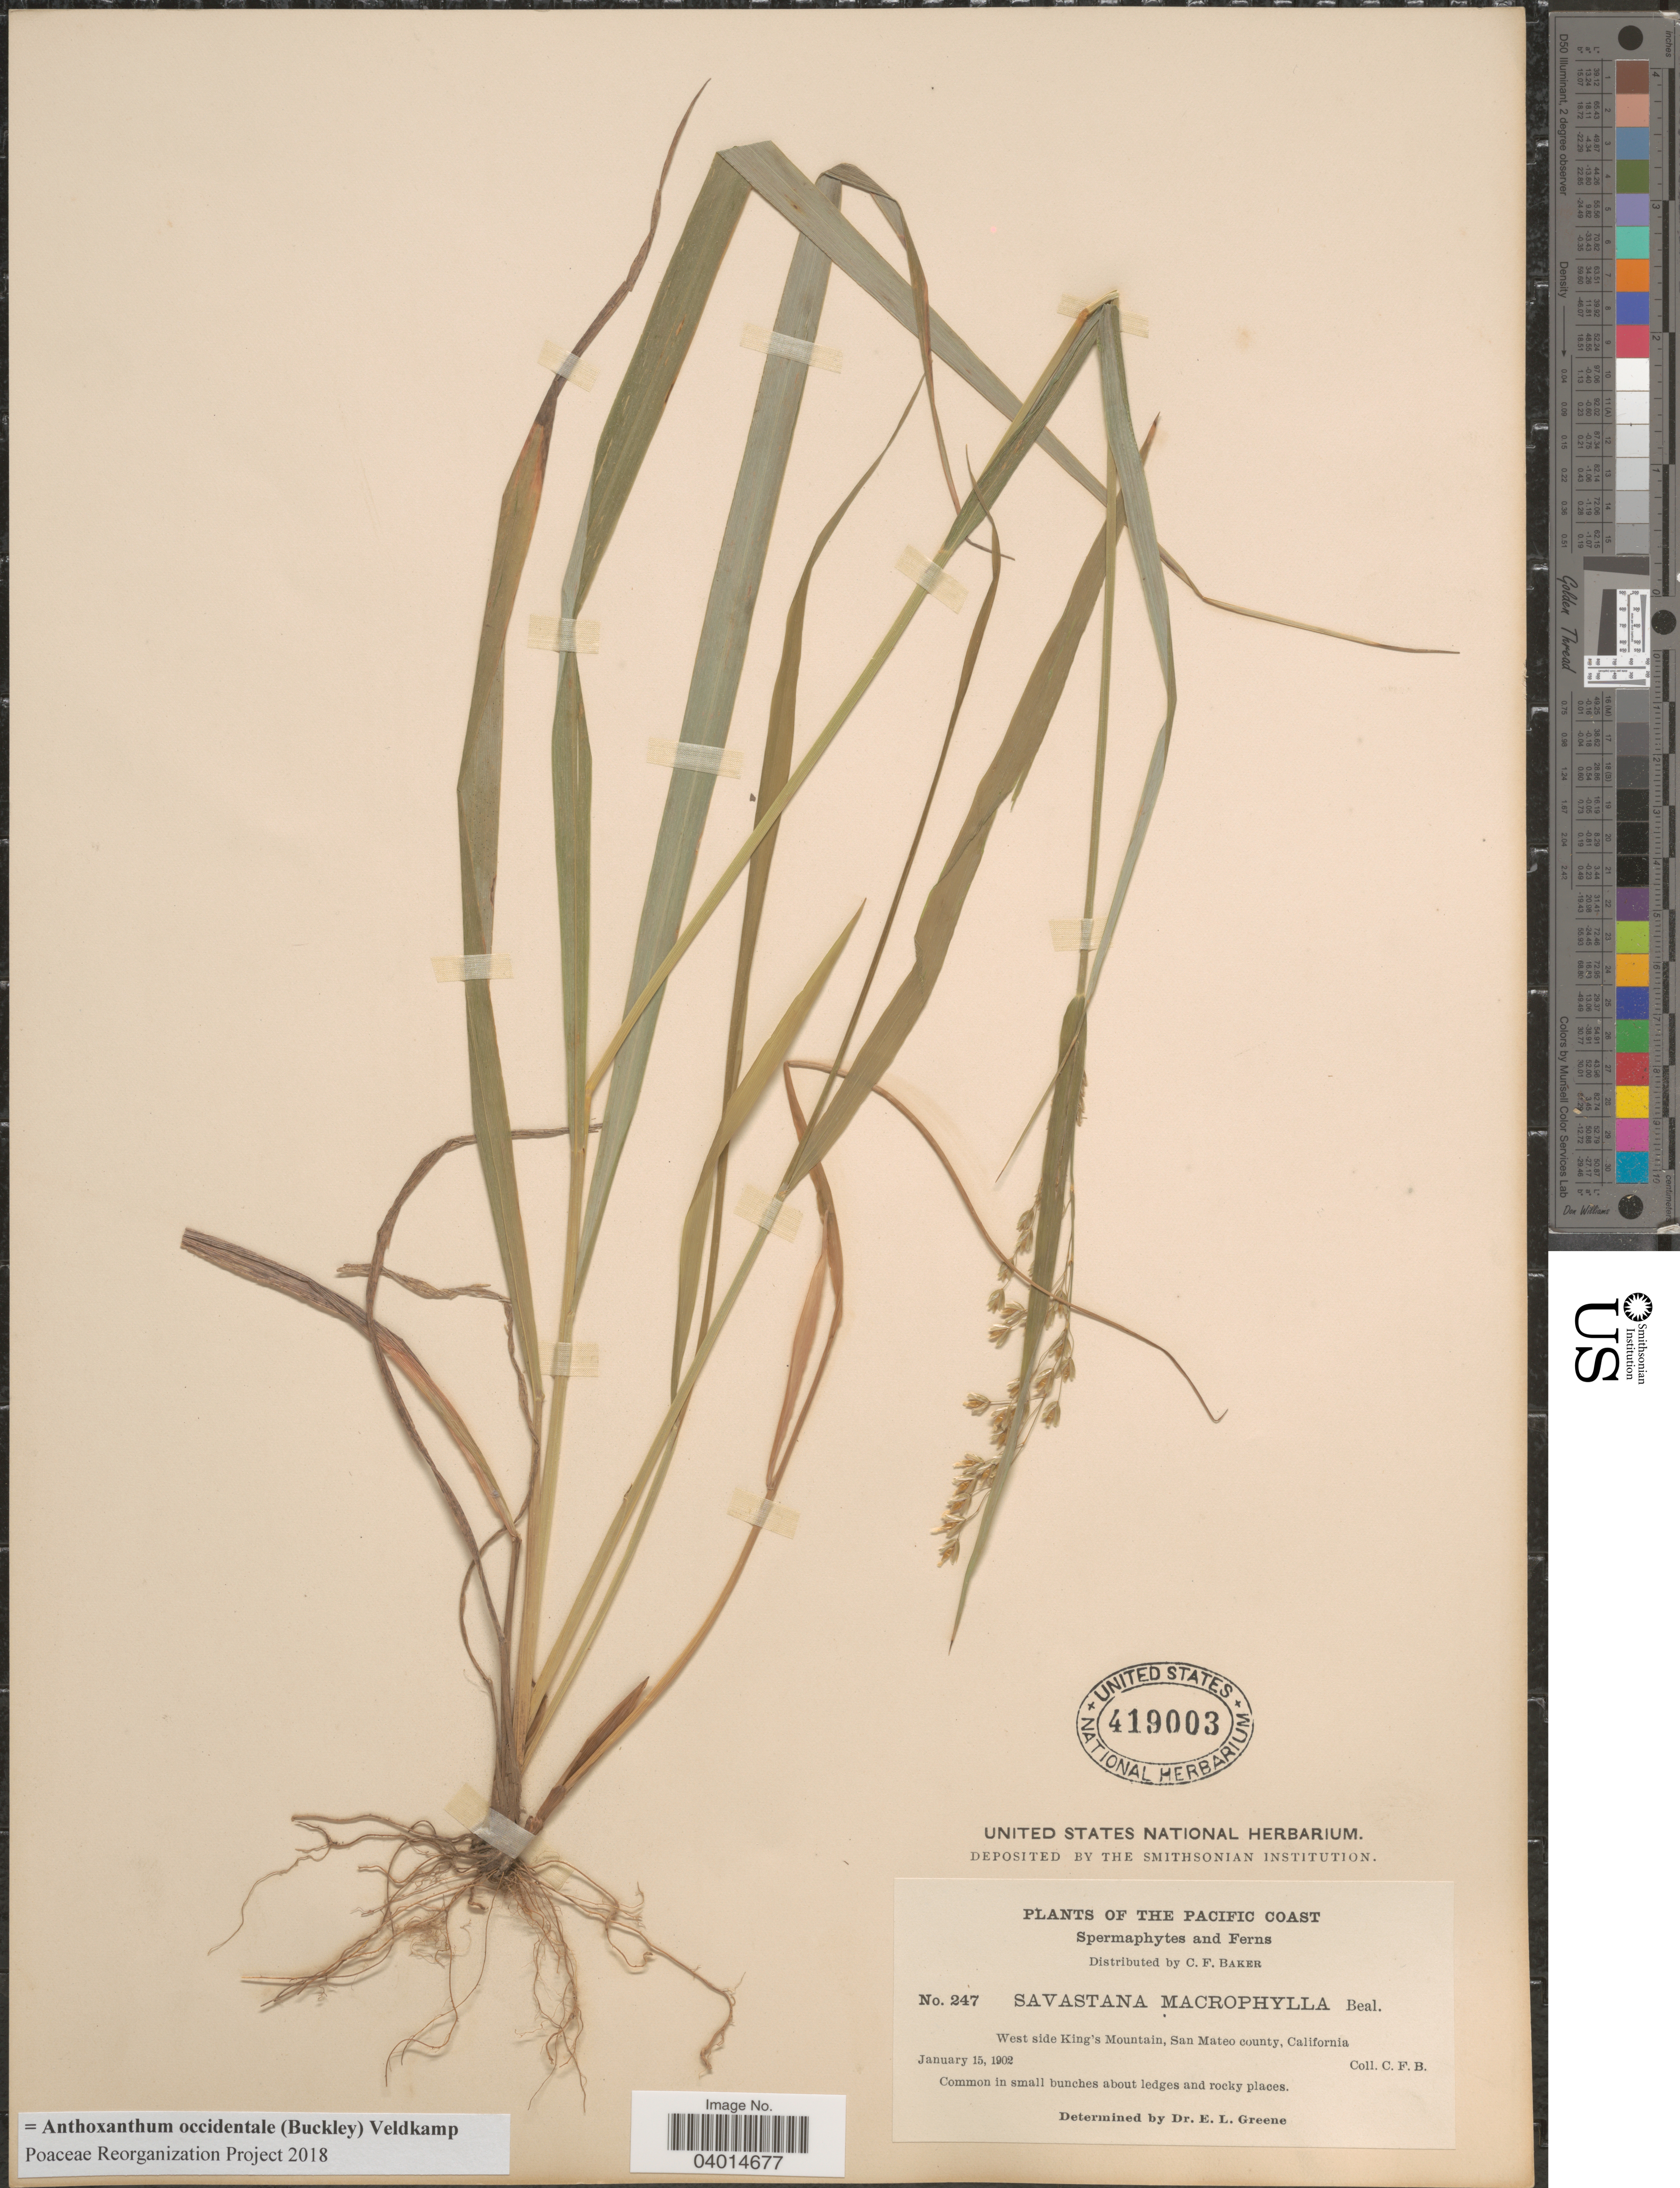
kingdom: Plantae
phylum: Tracheophyta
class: Liliopsida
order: Poales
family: Poaceae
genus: Anthoxanthum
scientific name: Anthoxanthum occidentale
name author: (Buckley) Veldkamp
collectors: C. F. Baker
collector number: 247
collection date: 1902-01-15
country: United States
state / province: California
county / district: San Mateo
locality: The Pacific Coast. West side King's Mountain, San Mateo county.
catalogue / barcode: US 419003